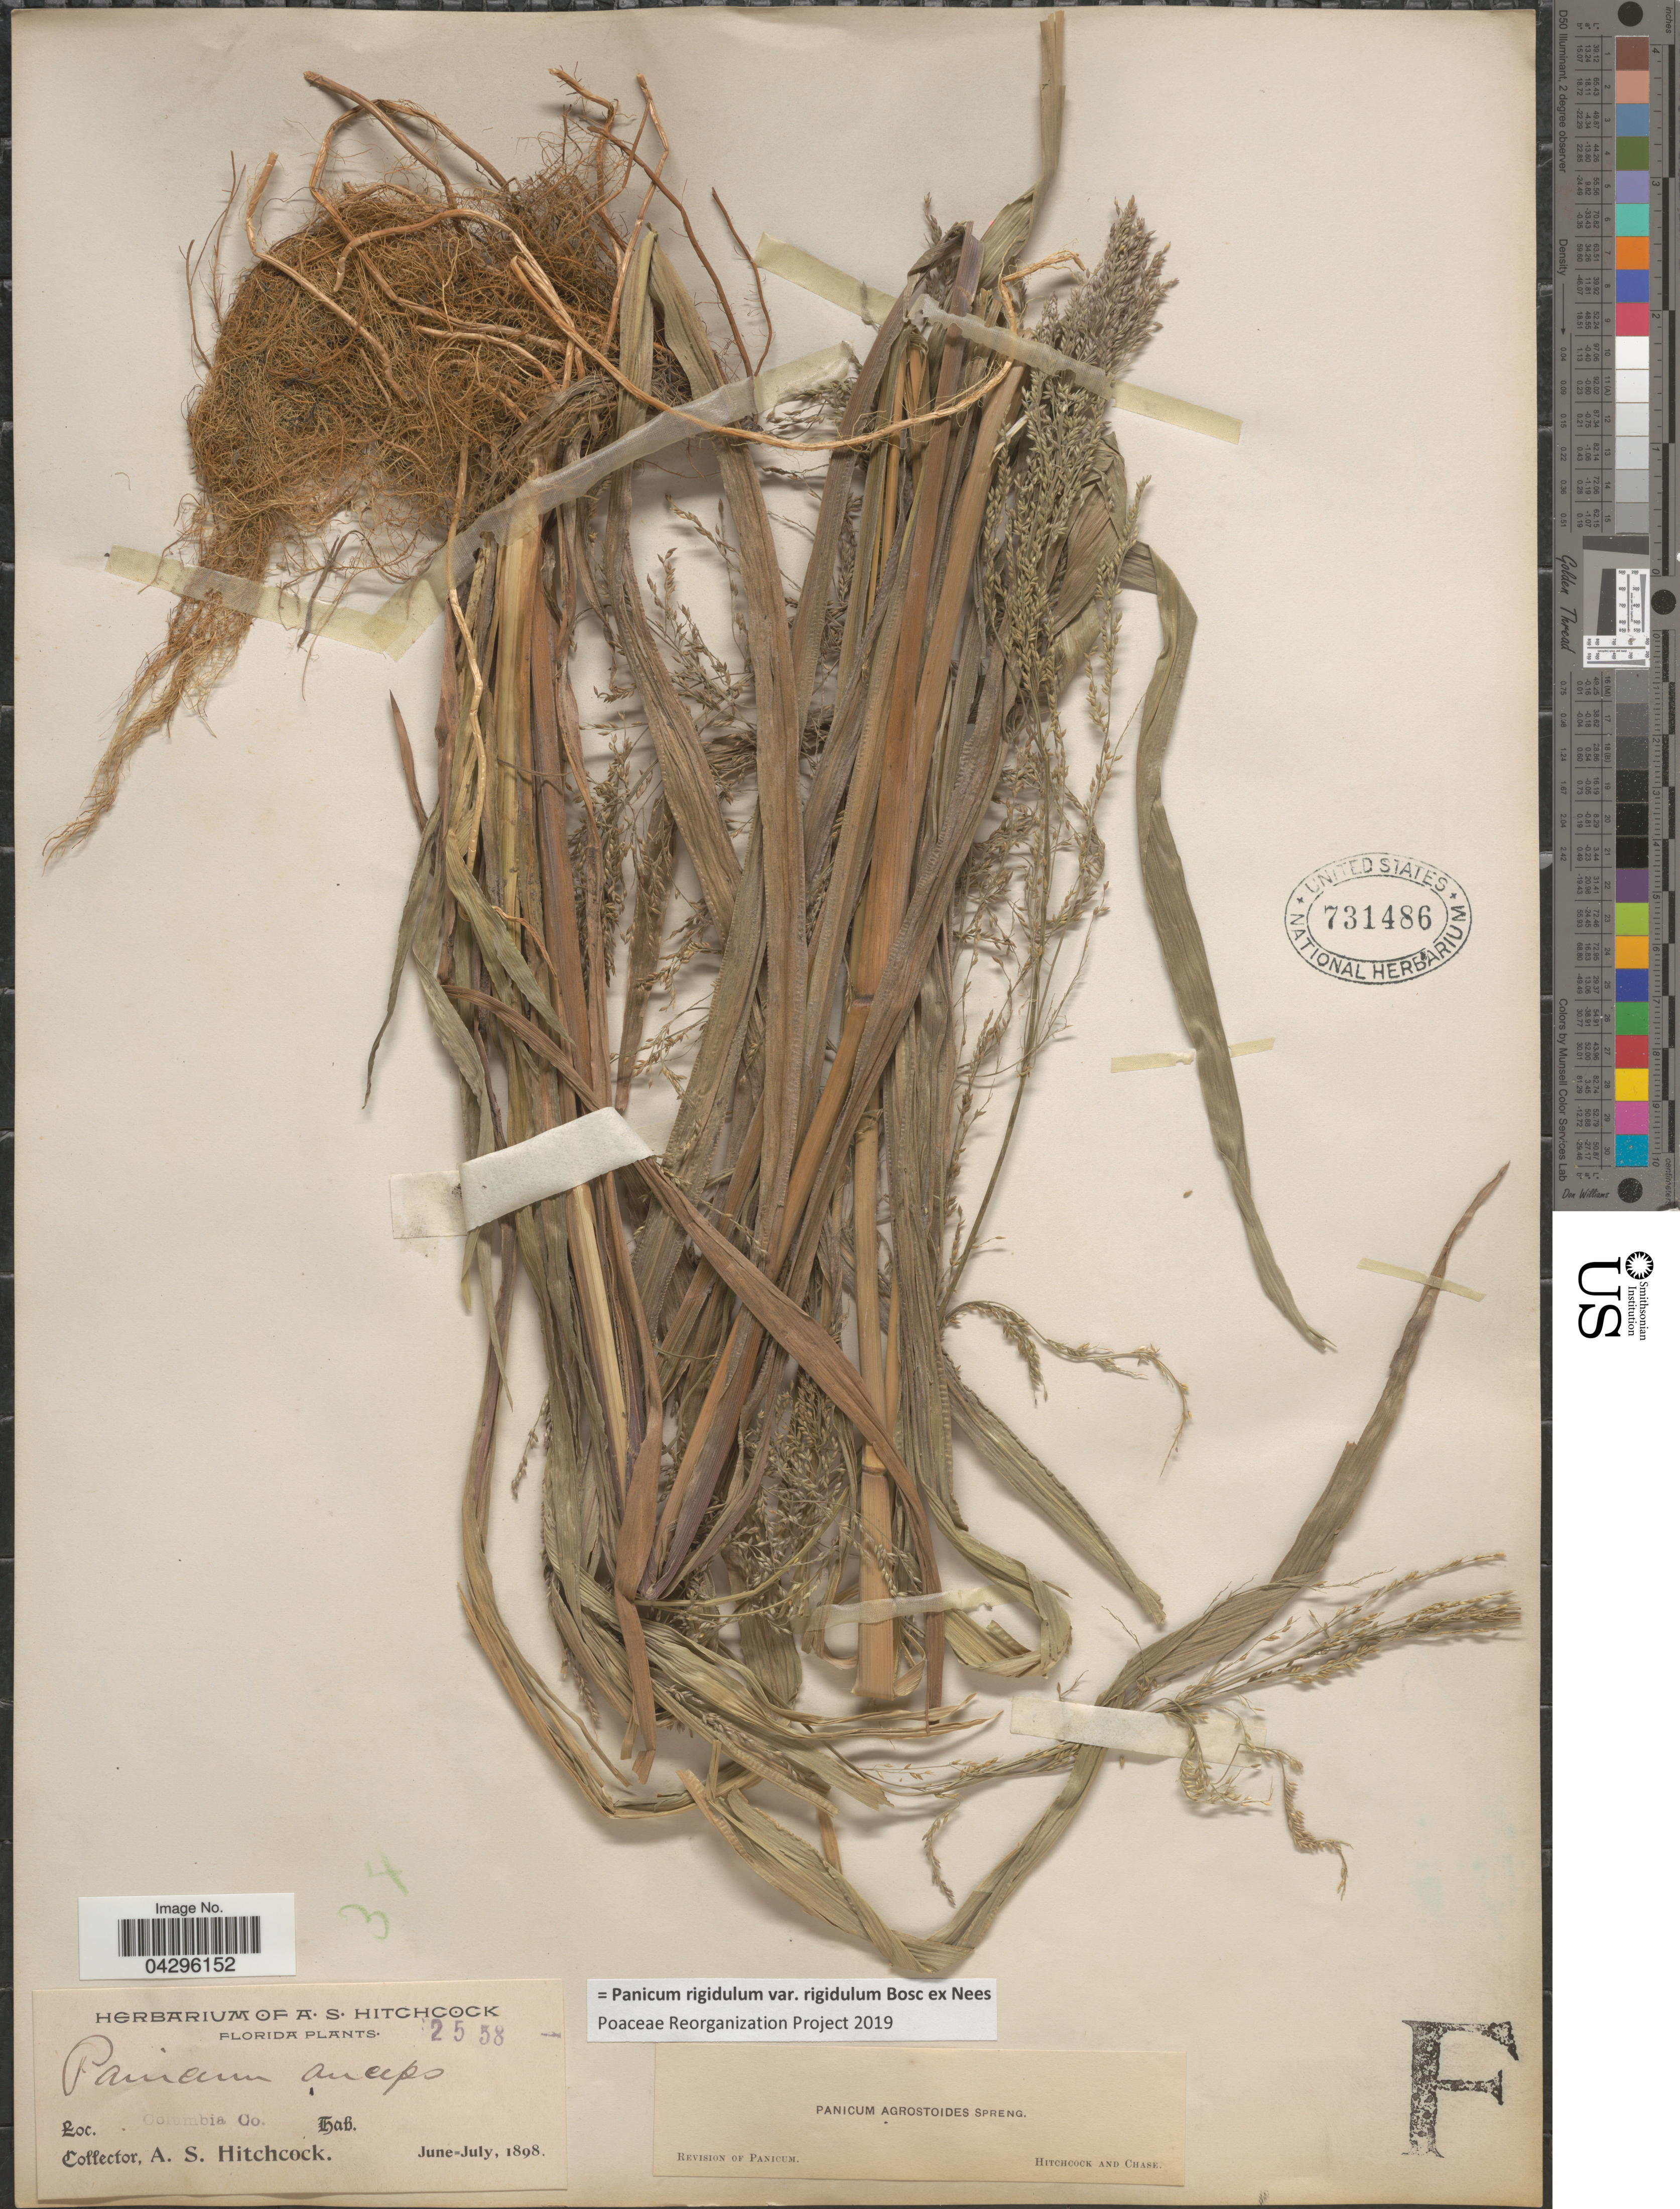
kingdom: Plantae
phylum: Tracheophyta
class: Liliopsida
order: Poales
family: Poaceae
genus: Panicum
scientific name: Panicum rigidulum var. rigidulum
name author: Bosc ex Nees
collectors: A. S. Hitchcock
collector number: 2558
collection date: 1898-06/1898-07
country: United States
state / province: Florida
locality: Columbia Co.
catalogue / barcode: US 731486